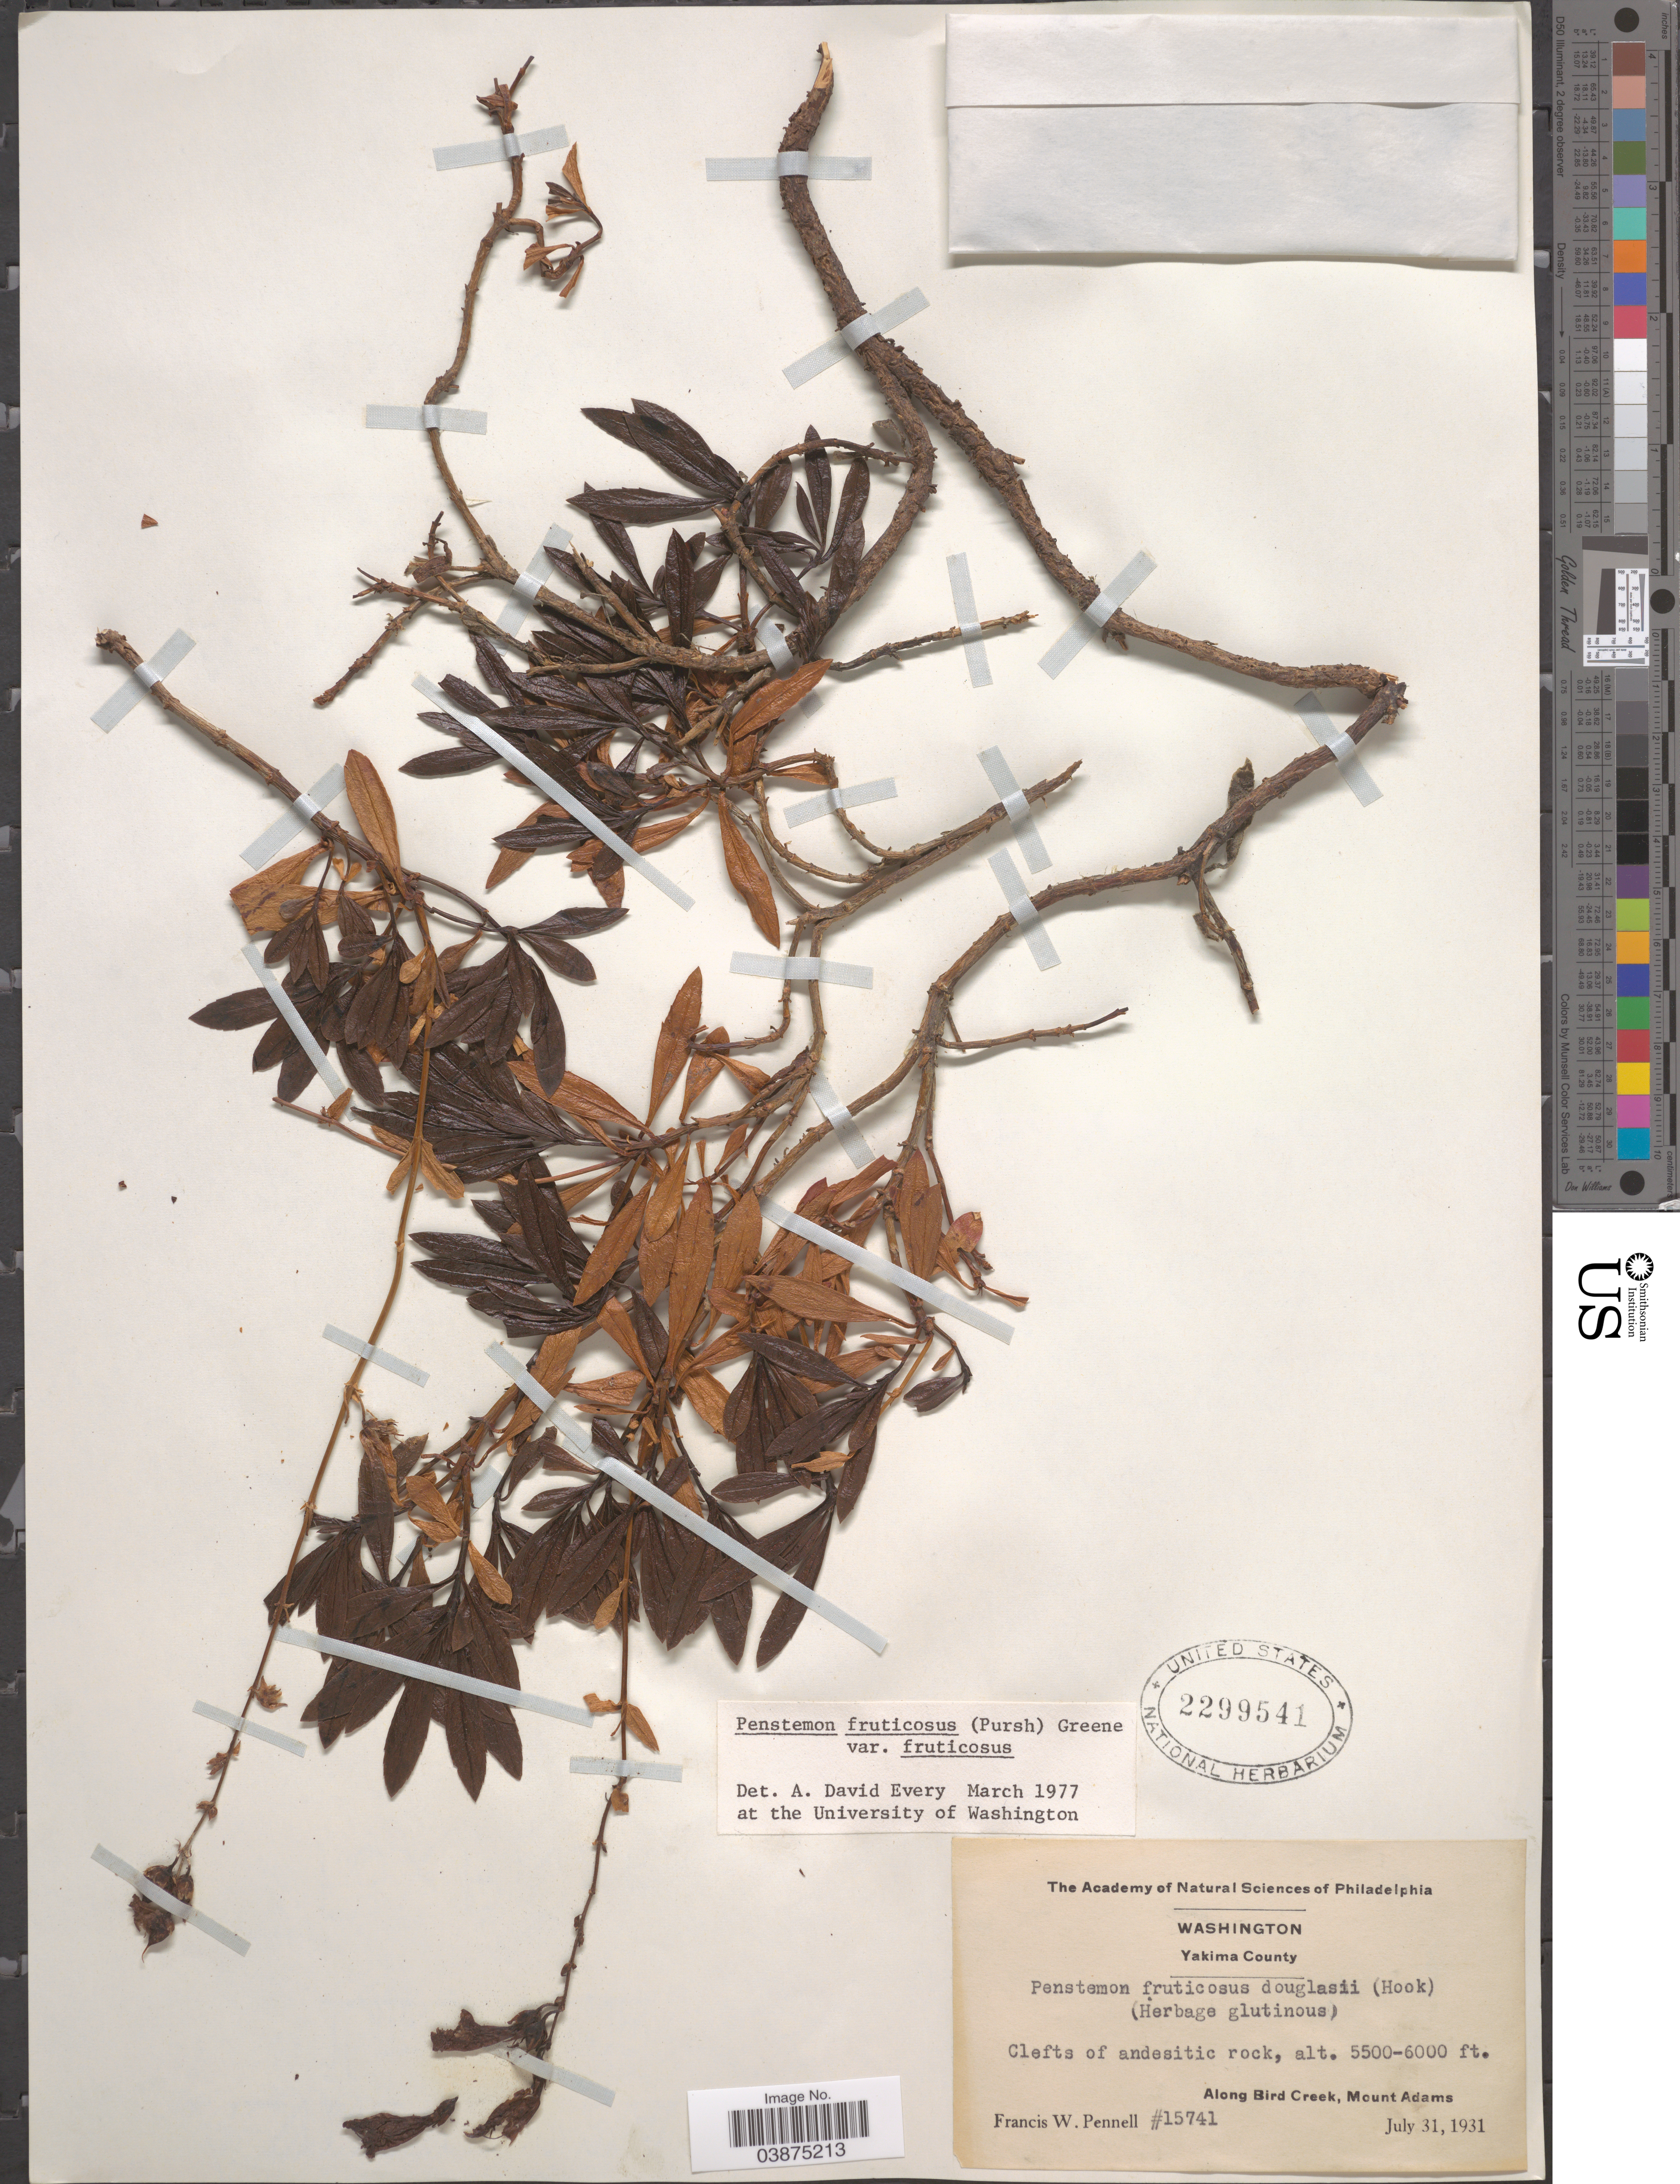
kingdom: Plantae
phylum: Tracheophyta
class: Magnoliopsida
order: Lamiales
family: Plantaginaceae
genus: Penstemon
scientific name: Penstemon fruticosus var. fruticosus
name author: (Pursh) Greene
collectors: F. W. Pennell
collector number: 15741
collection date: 1931-07-31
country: United States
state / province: Washington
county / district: Yakima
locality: Yakima County. Along Bird Creek, Mount Adams.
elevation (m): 1676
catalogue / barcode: US 2299541